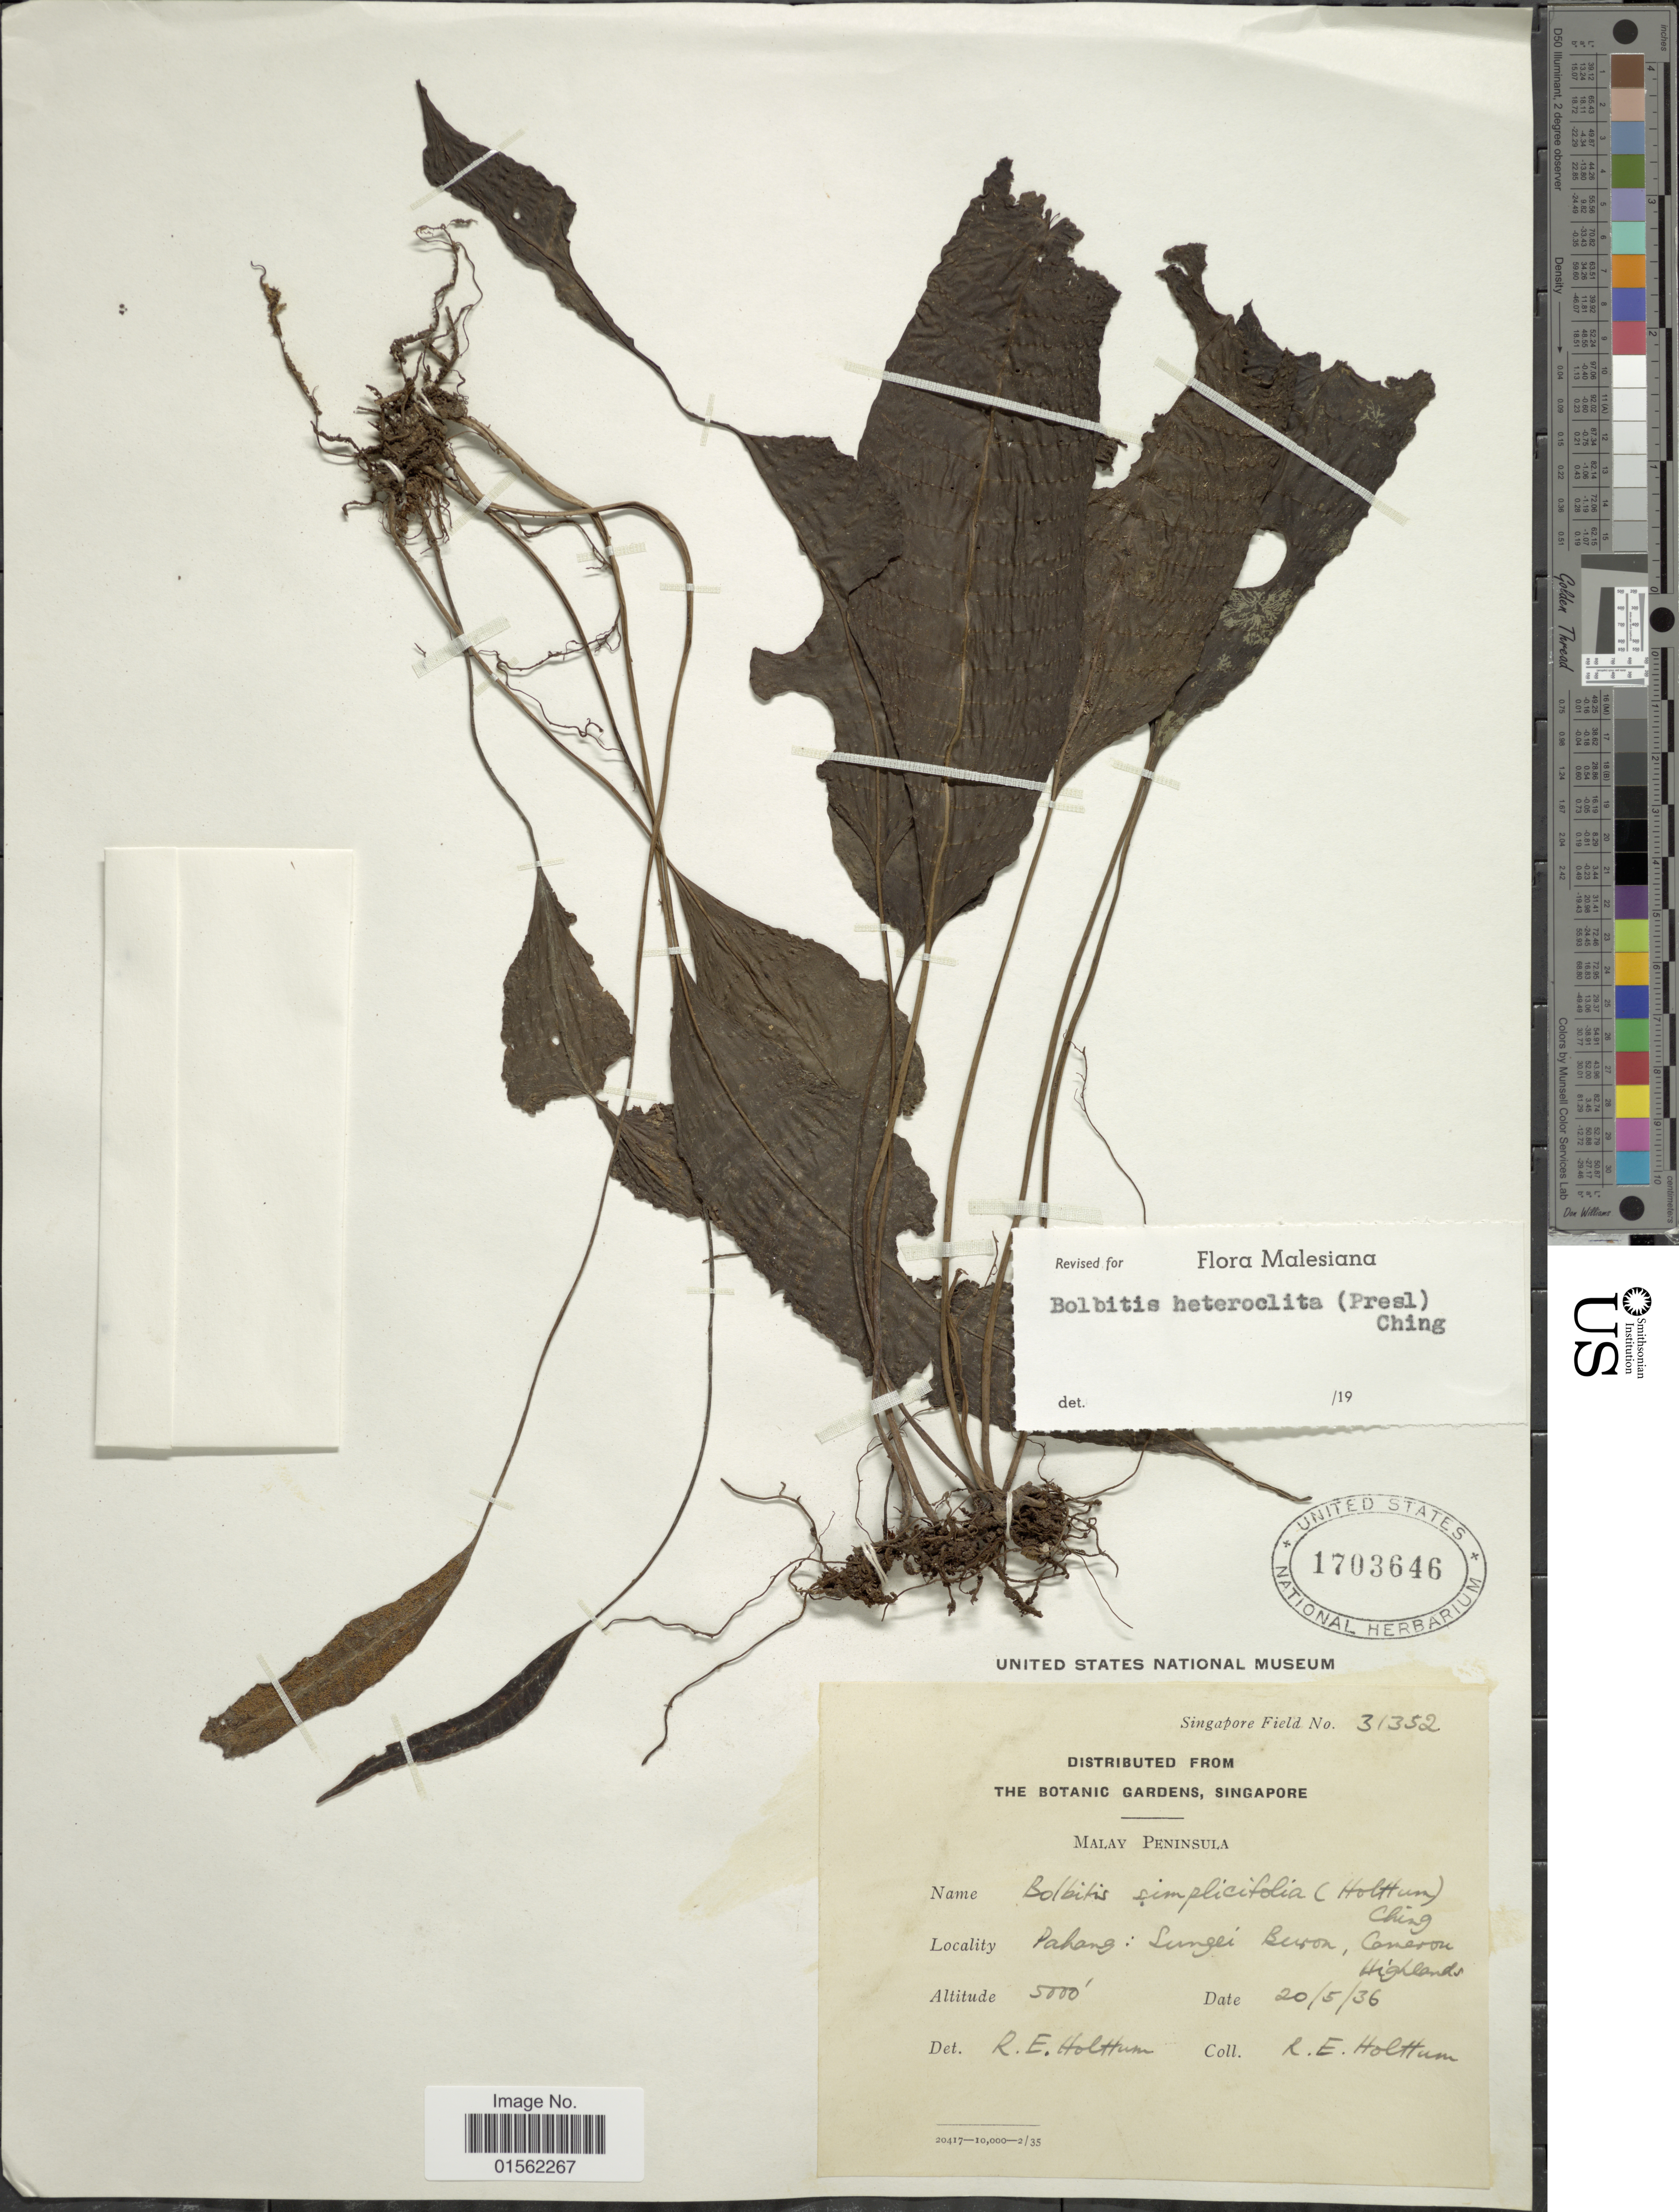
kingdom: Plantae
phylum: Tracheophyta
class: Polypodiopsida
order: Polypodiales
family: Dryopteridaceae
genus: Bolbitis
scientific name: Bolbitis heteroclita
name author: (C. Presl) Ching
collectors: R. E. Holttum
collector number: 31352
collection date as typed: Transcribed d/m/y: 20/5/36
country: Malaysia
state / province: Pahang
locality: Malay, Peninsula, Sungei Beron, Cameron Highlands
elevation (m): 1524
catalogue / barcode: US 1703646